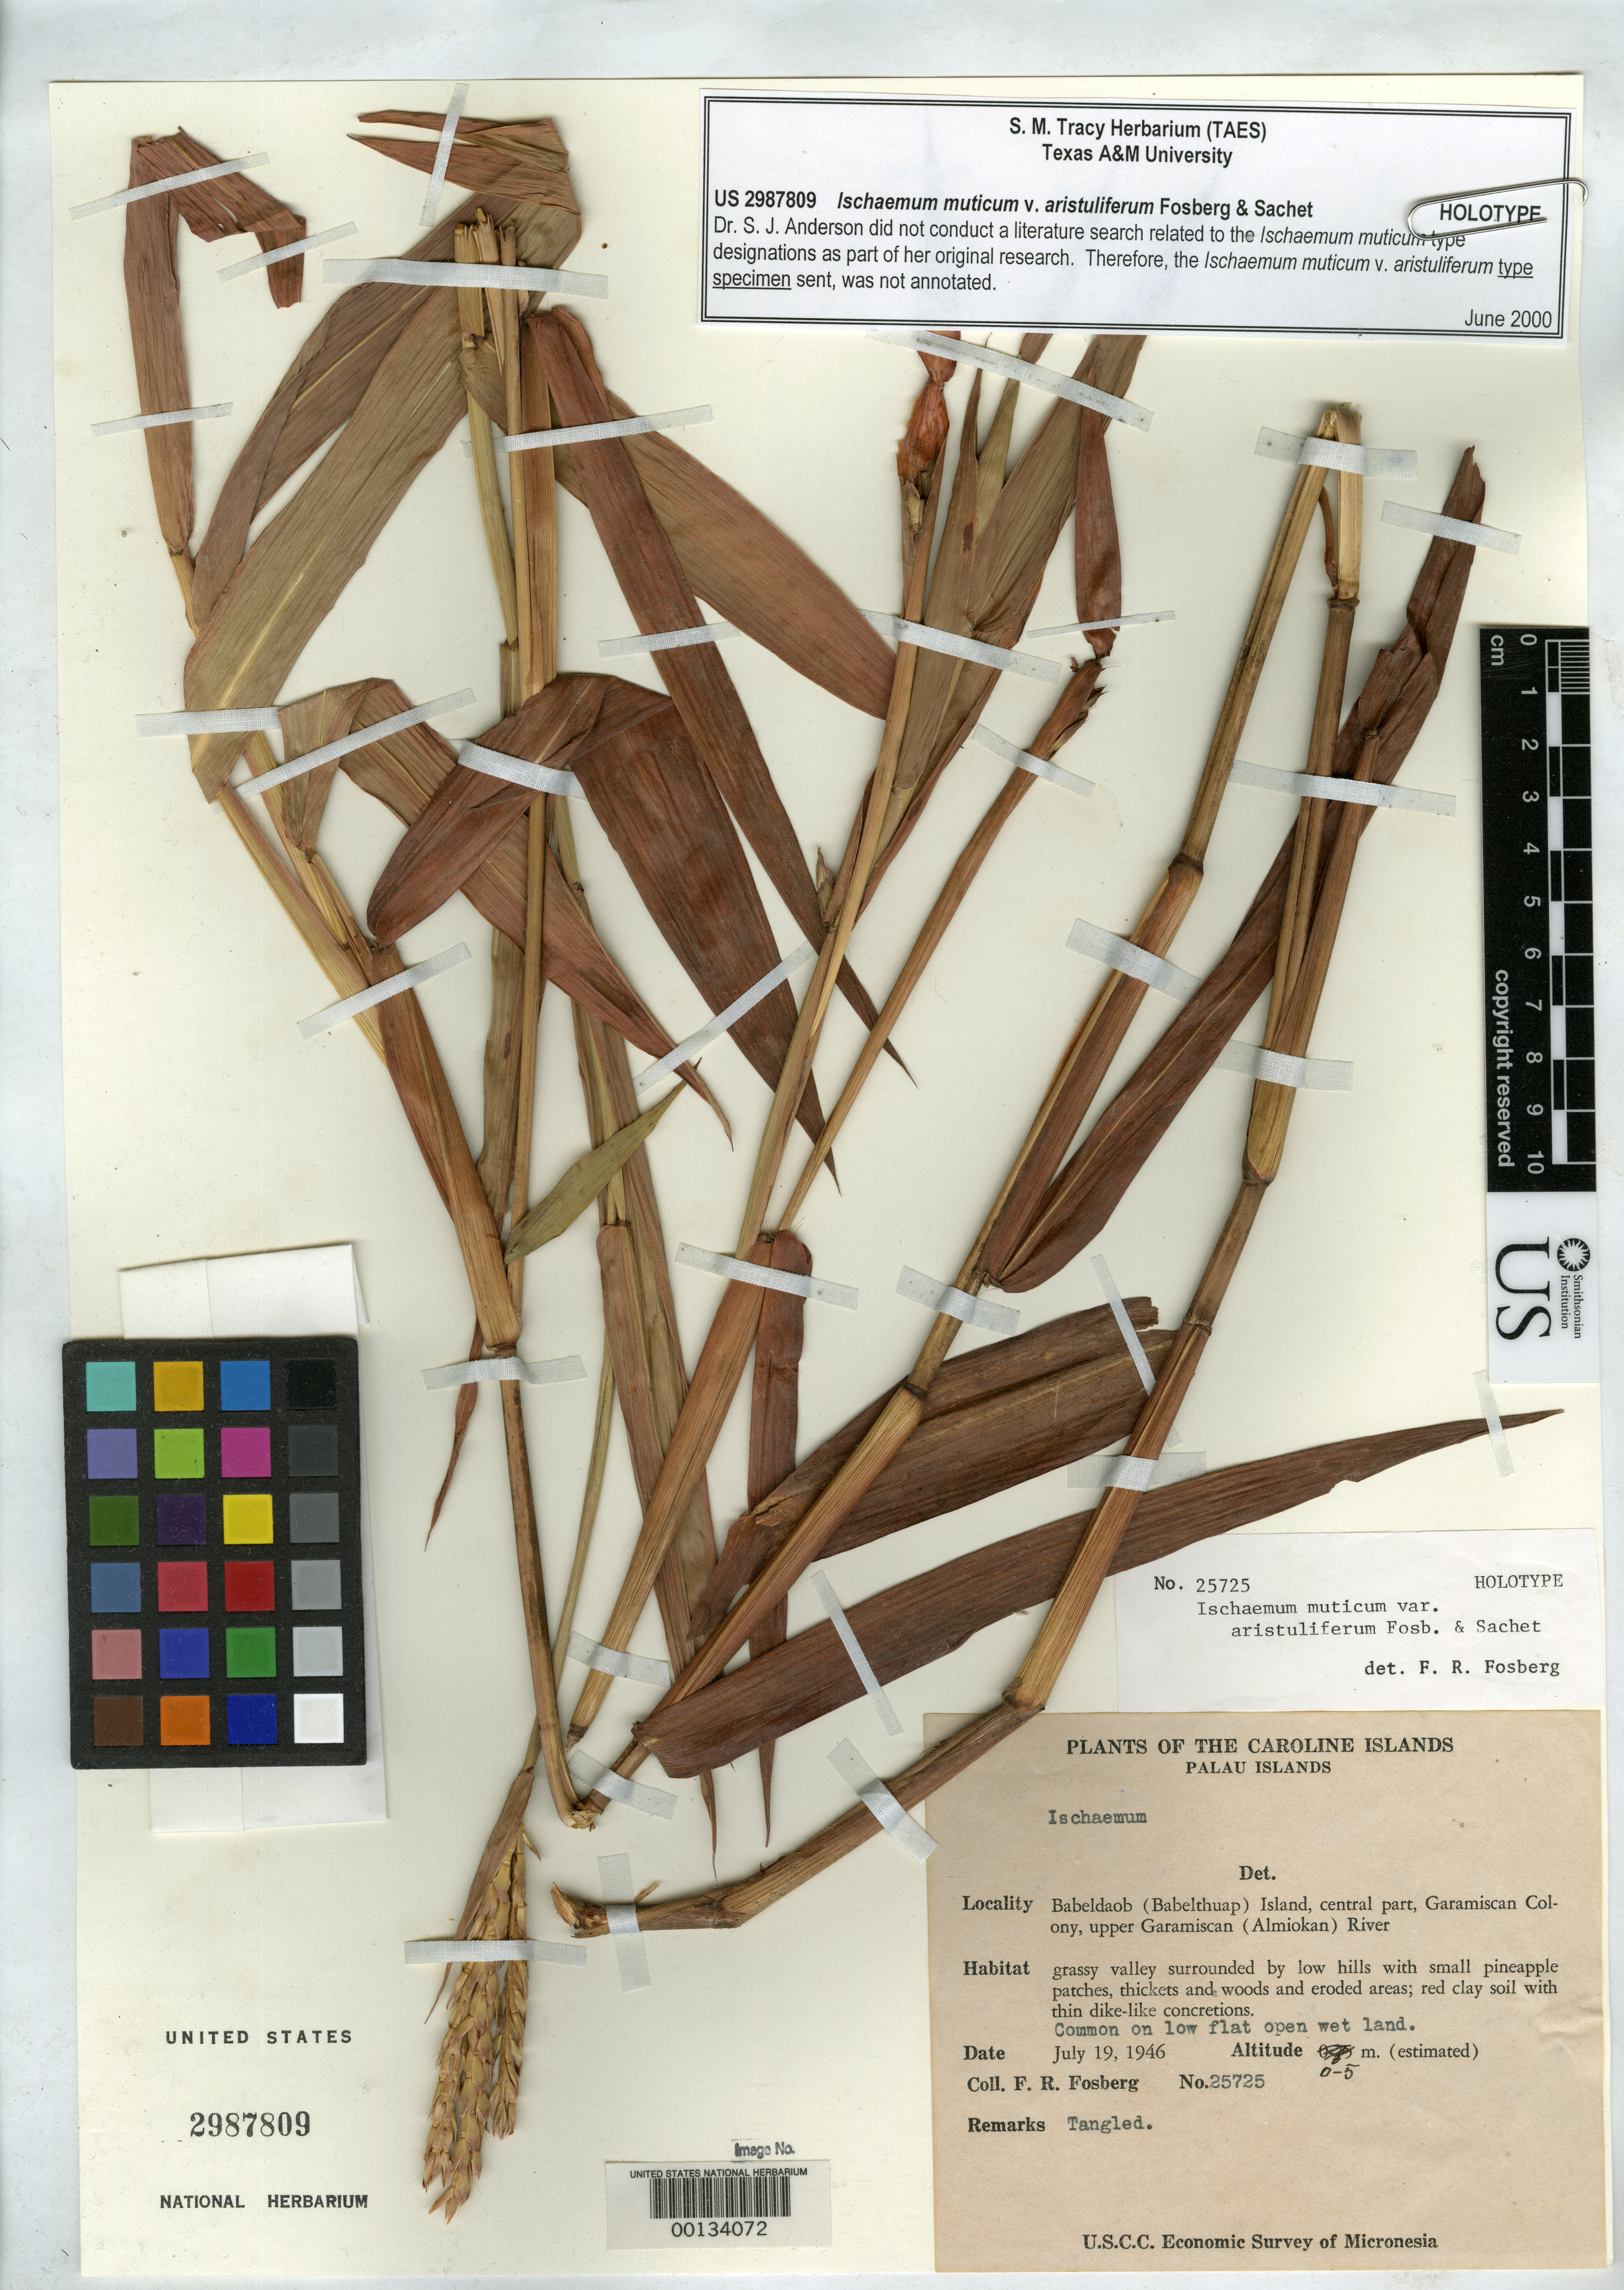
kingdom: Plantae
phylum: Tracheophyta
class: Liliopsida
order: Poales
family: Poaceae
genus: Ischaemum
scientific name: Ischaemum muticum var. aristuliferum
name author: Fosberg & Sachet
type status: Holotype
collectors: F. R. Fosberg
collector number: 25725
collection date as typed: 19 Jul 1946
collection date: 1946-07-19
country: Palau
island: Babeldaob [Babelthuap]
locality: Central part of island, Garamiscan colony upper Garamiscan River.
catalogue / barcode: US 2987809